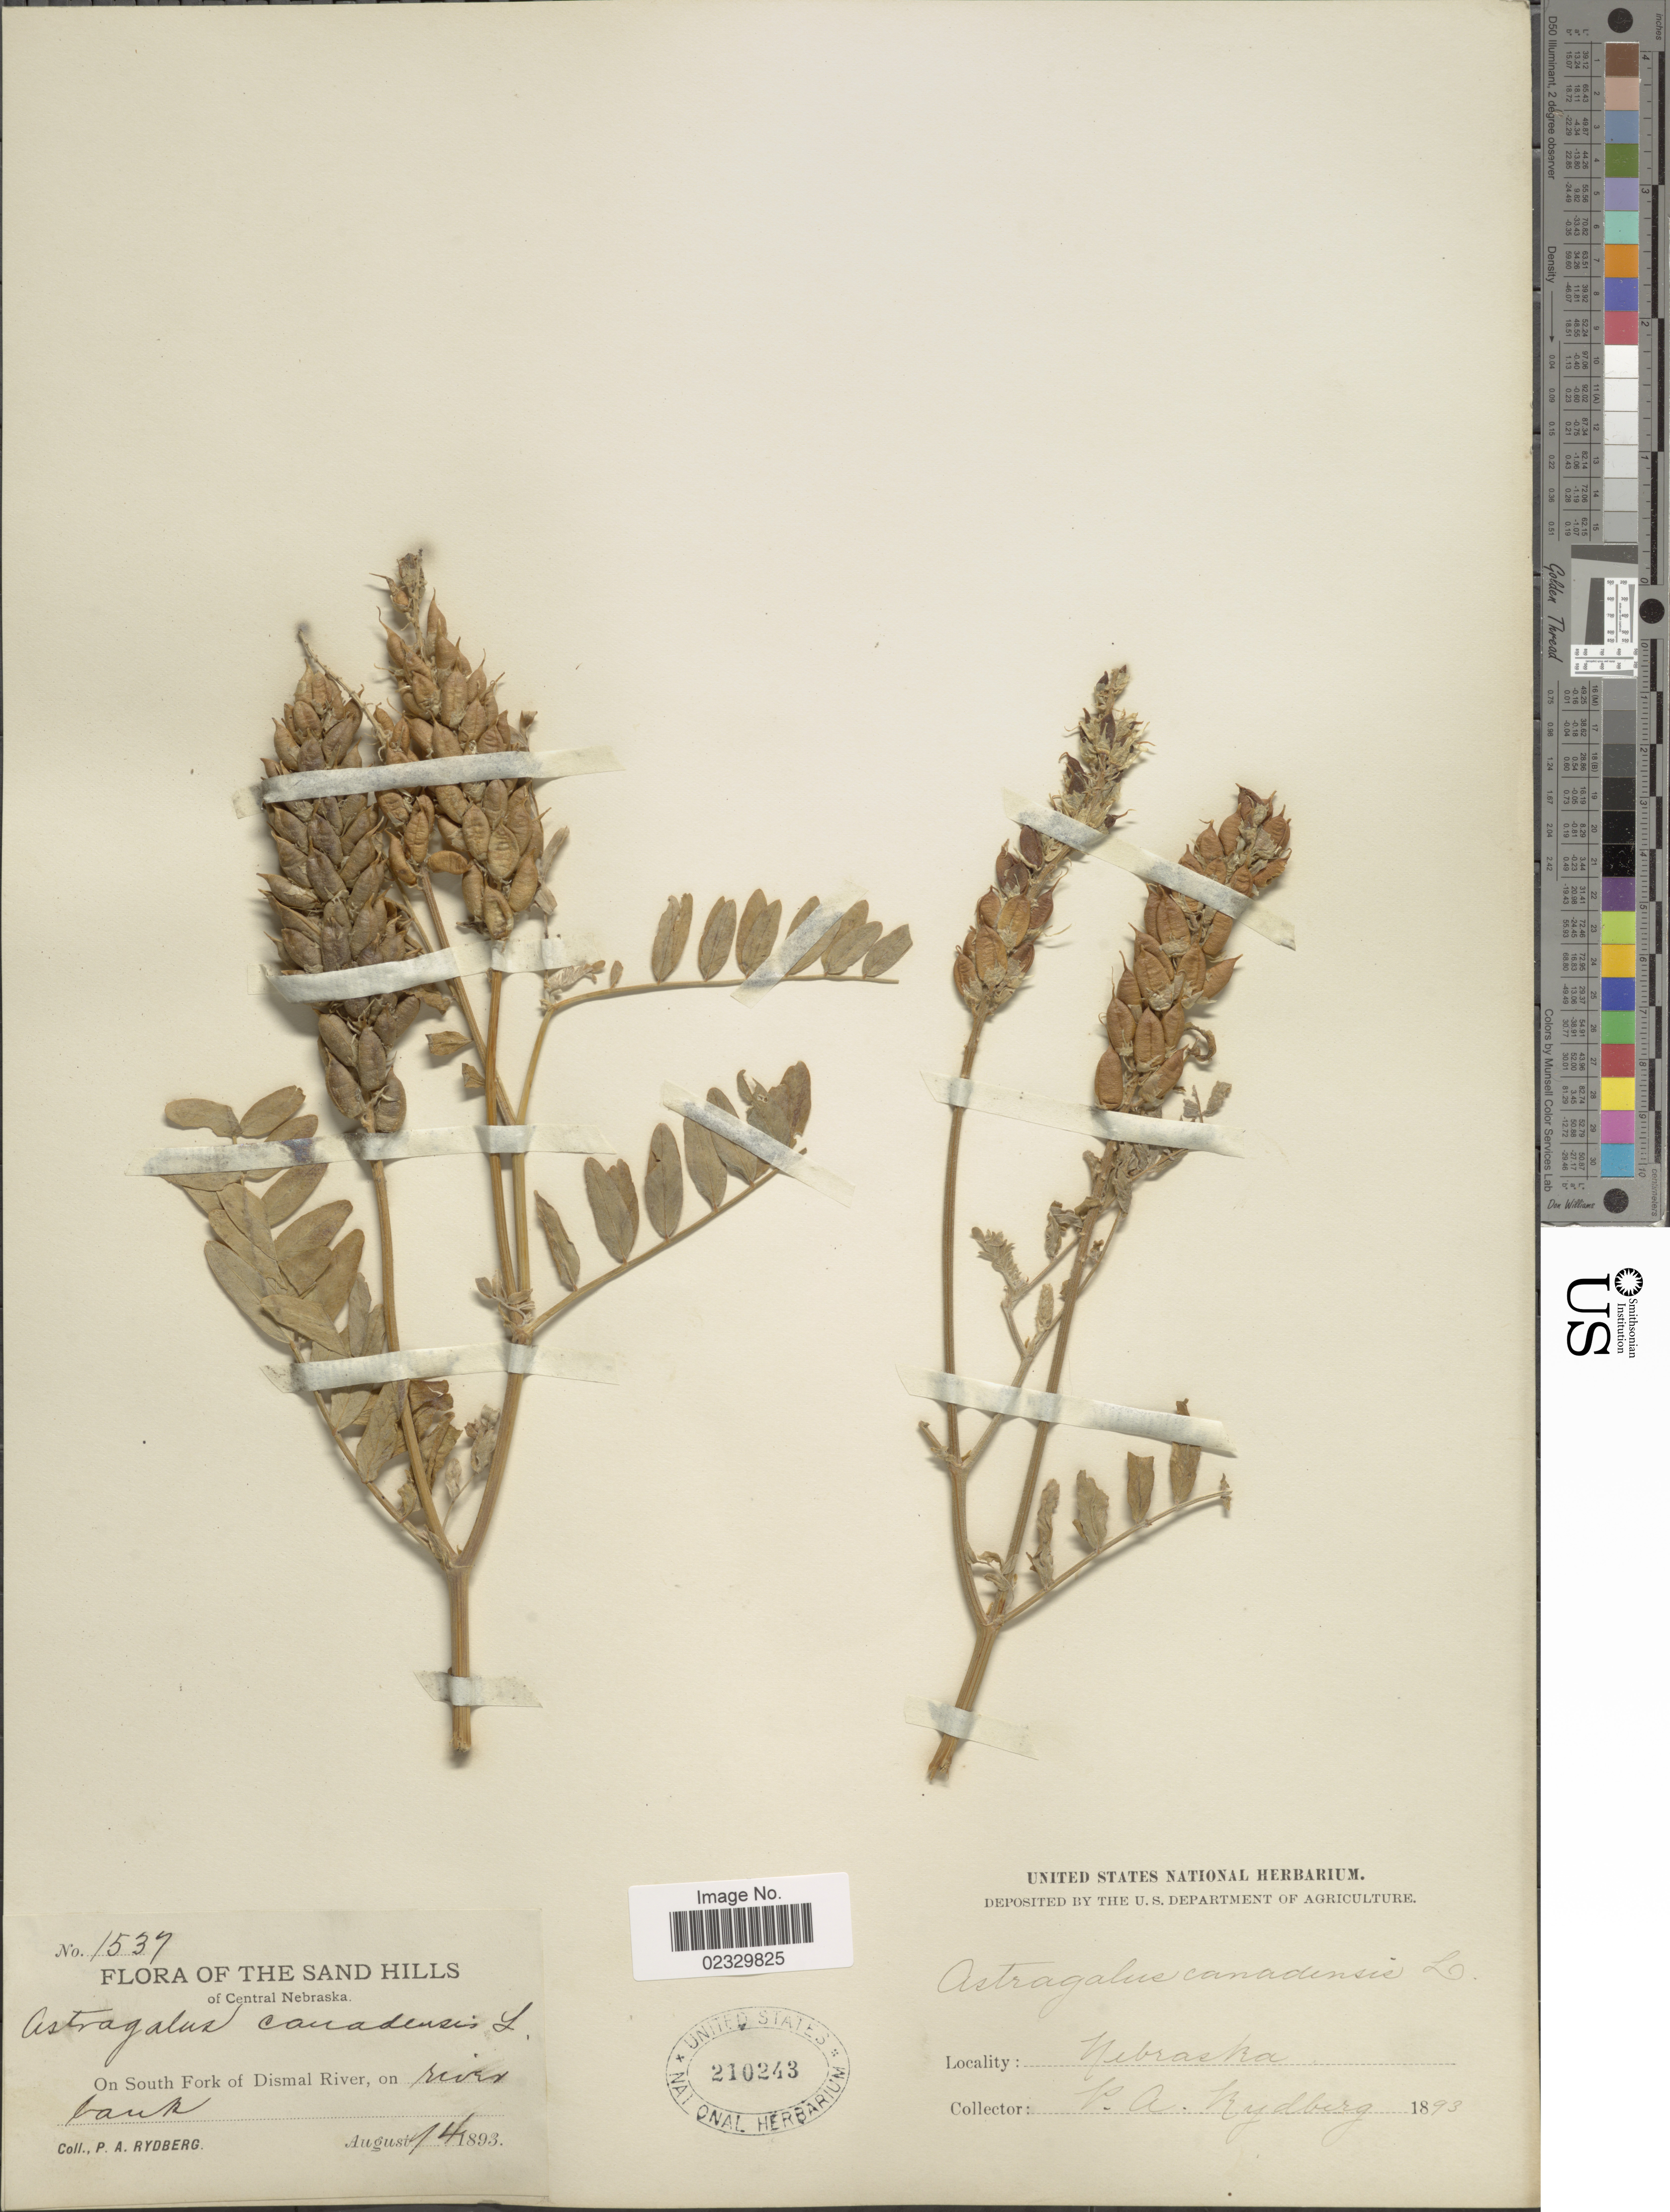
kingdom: Plantae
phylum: Tracheophyta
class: Magnoliopsida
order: Fabales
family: Fabaceae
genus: Astragalus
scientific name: Astragalus canadensis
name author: L.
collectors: P. A. Rydberg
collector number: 1537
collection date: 1893-08-14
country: United States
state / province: Nebraska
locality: The Sand Hills of Central Nebraska, On South Fork of Dismal River, on river bank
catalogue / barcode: US 210243